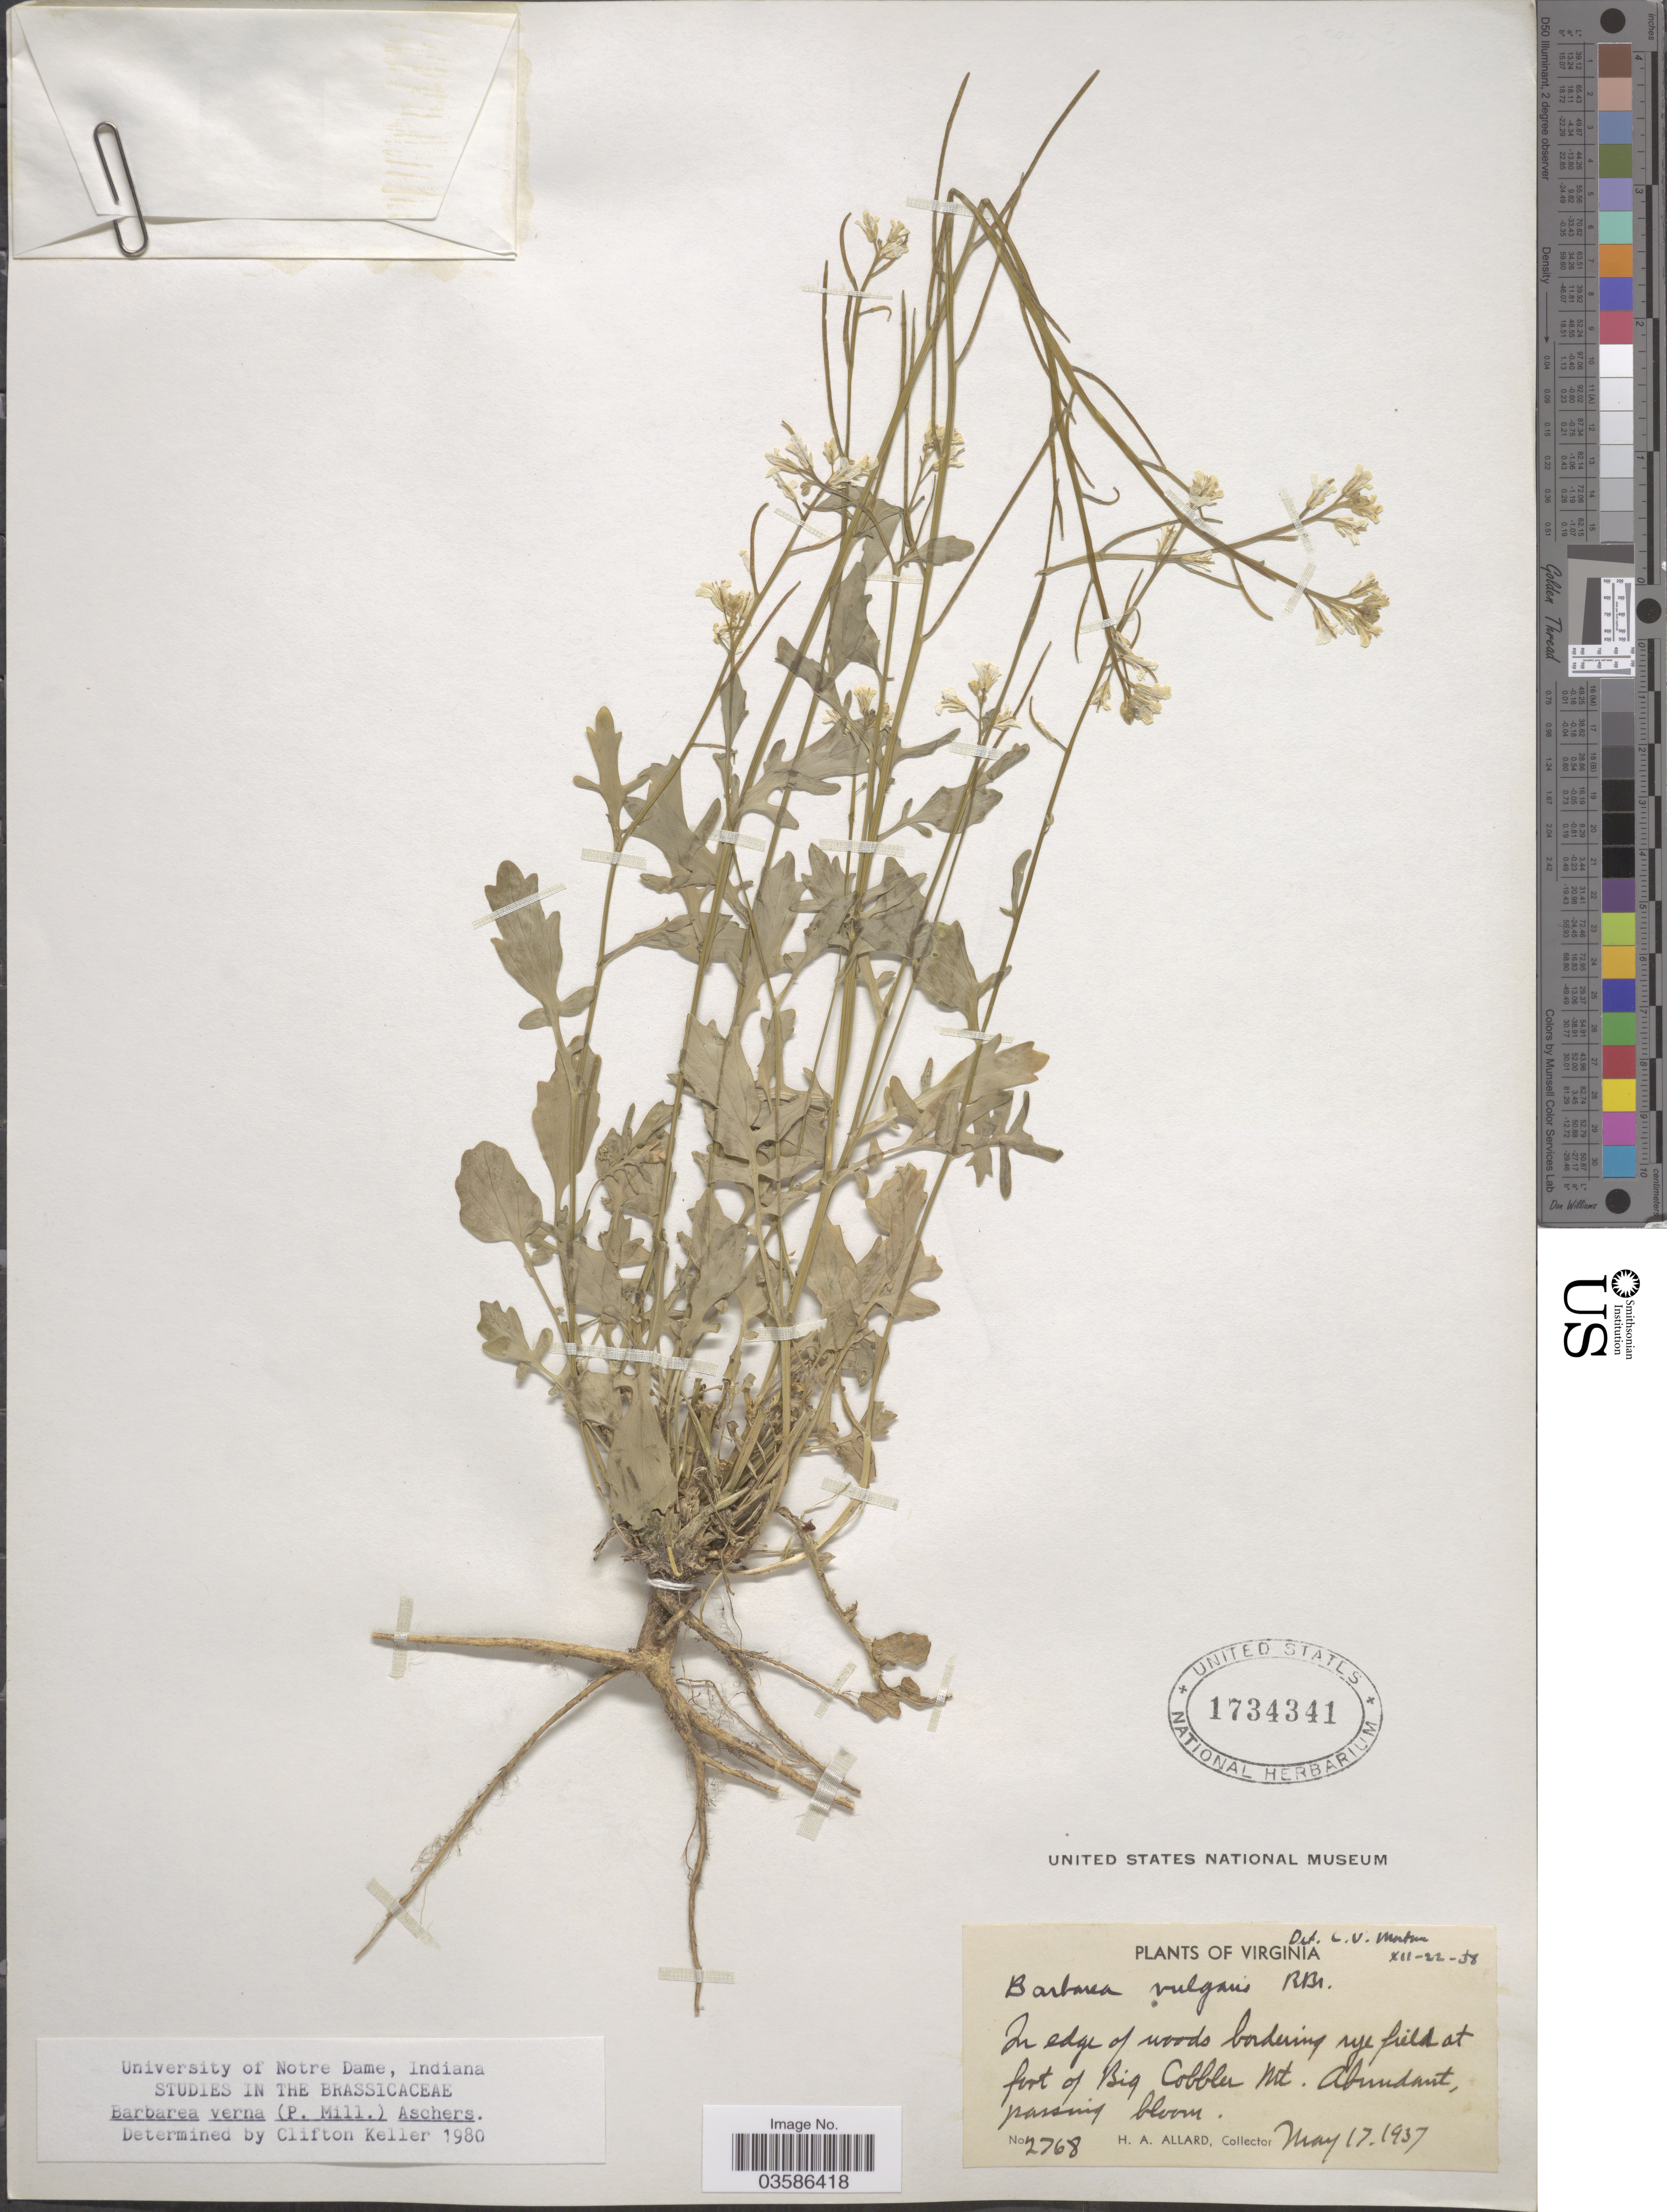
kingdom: Plantae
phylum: Tracheophyta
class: Magnoliopsida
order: Brassicales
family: Brassicaceae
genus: Barbarea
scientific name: Barbarea verna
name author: (Mill.) Asch.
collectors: H. A. Allard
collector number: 2768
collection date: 1937-05-17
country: United States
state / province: Virginia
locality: In edge of woods bordering rye field at fort of Big Cobbler Mt.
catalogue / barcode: US 1734341